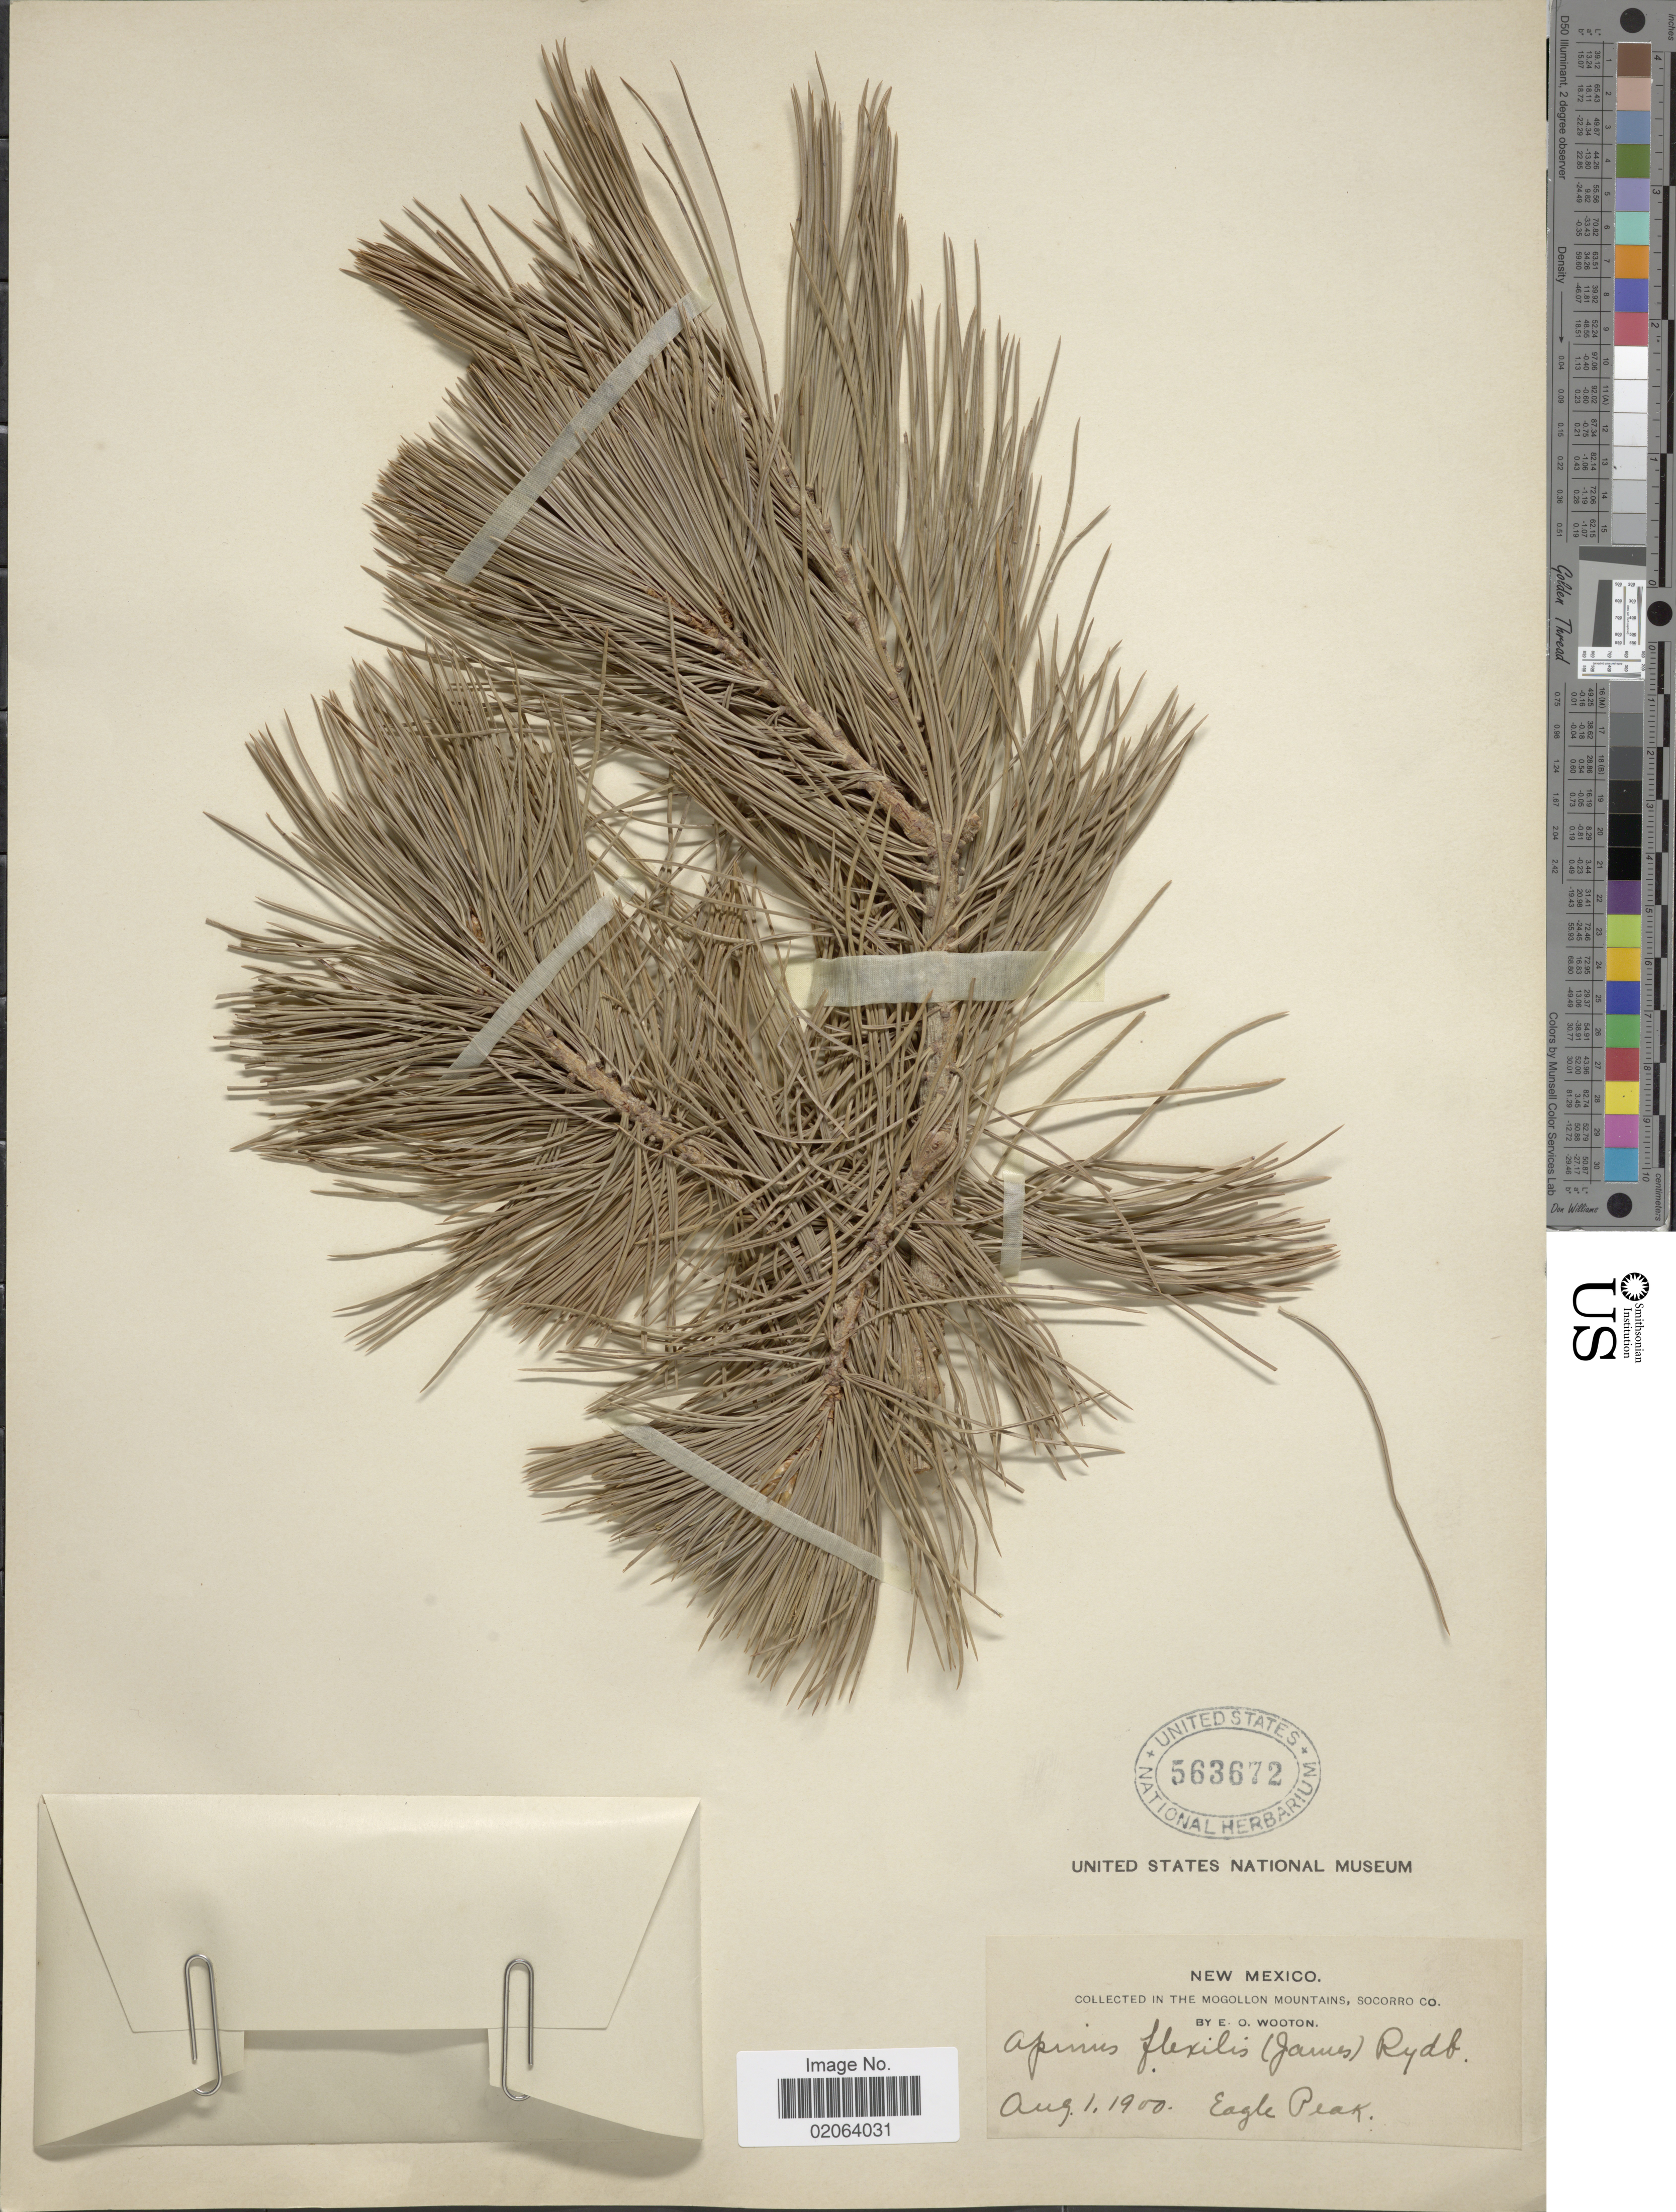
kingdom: Plantae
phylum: Tracheophyta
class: Pinopsida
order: Pinales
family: Pinaceae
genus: Pinus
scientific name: Pinus flexilis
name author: E. James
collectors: E. O. Wooton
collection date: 1900-08-01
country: United States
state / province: New Mexico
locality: Mogollon Mountains, Socorro Co. Eagle Peak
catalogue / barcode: US 563672